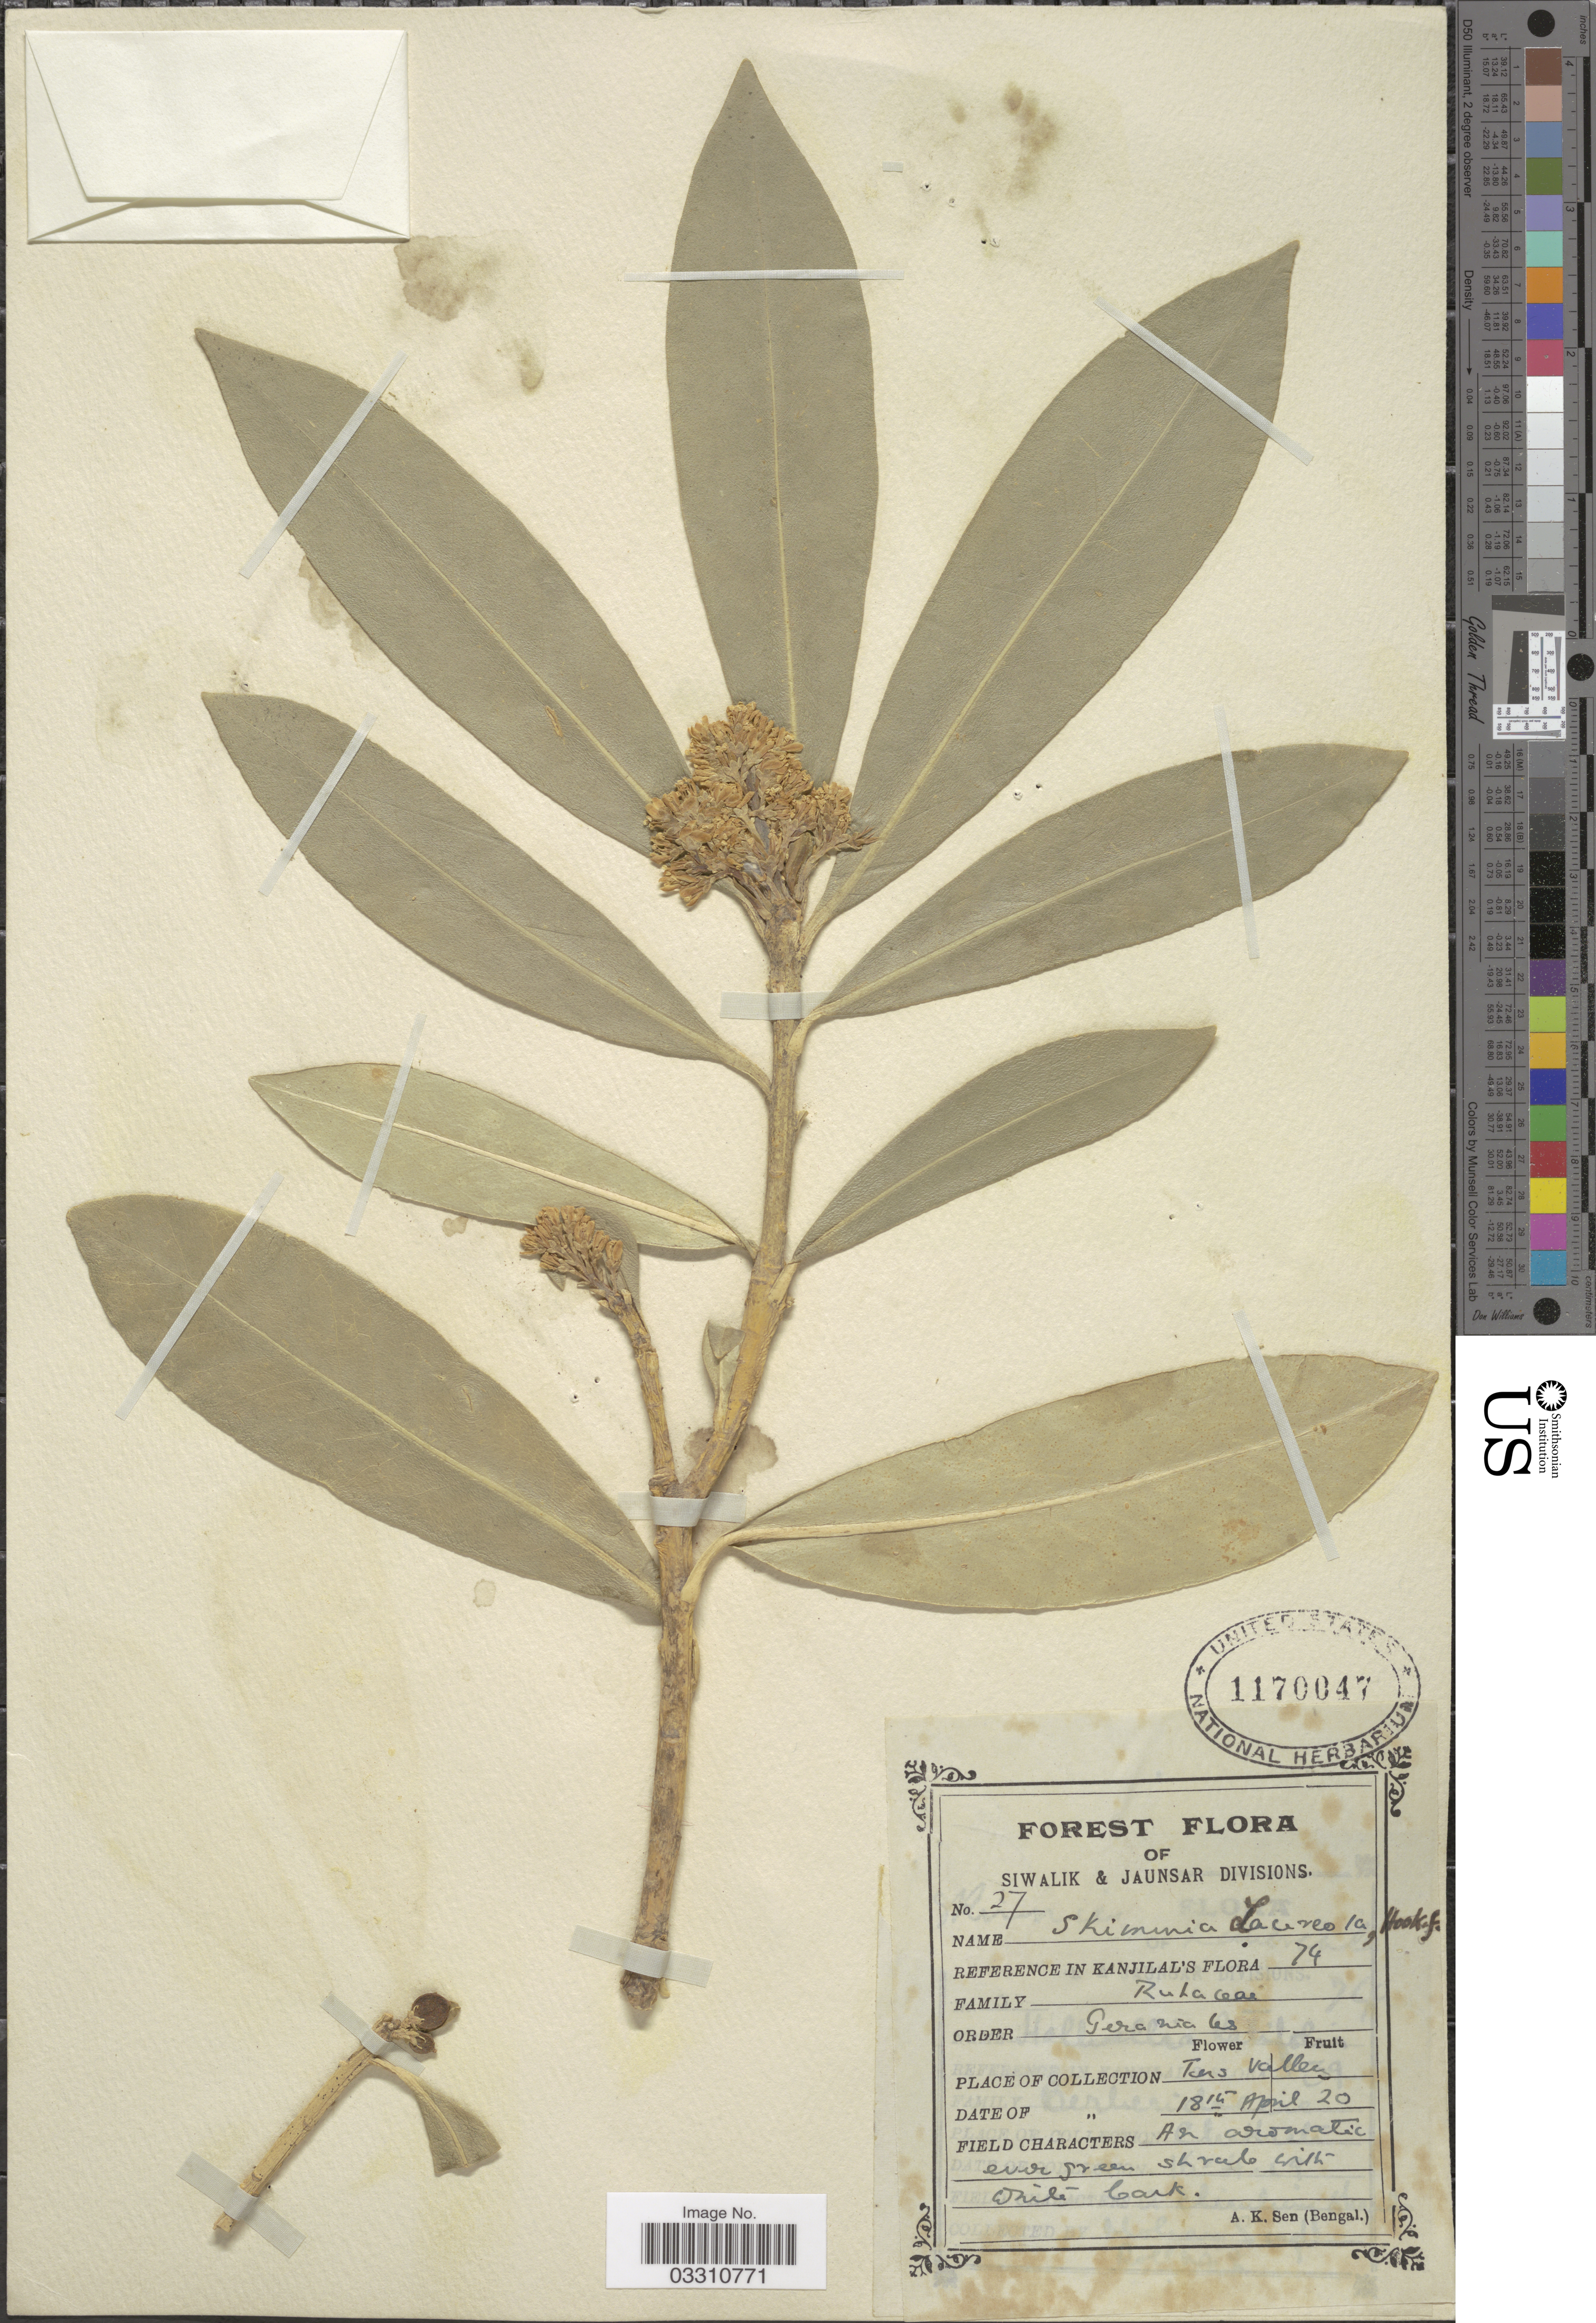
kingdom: Plantae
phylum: Tracheophyta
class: Magnoliopsida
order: Sapindales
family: Rutaceae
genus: Skimmia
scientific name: Skimmia laureola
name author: (DC.) Decne.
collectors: A. Sen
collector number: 27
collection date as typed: Transcribed d/m/y: 18/4/20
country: India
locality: Siwalik & Jaunsar, Tens [interpreted] Valley.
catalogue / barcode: US 1170047